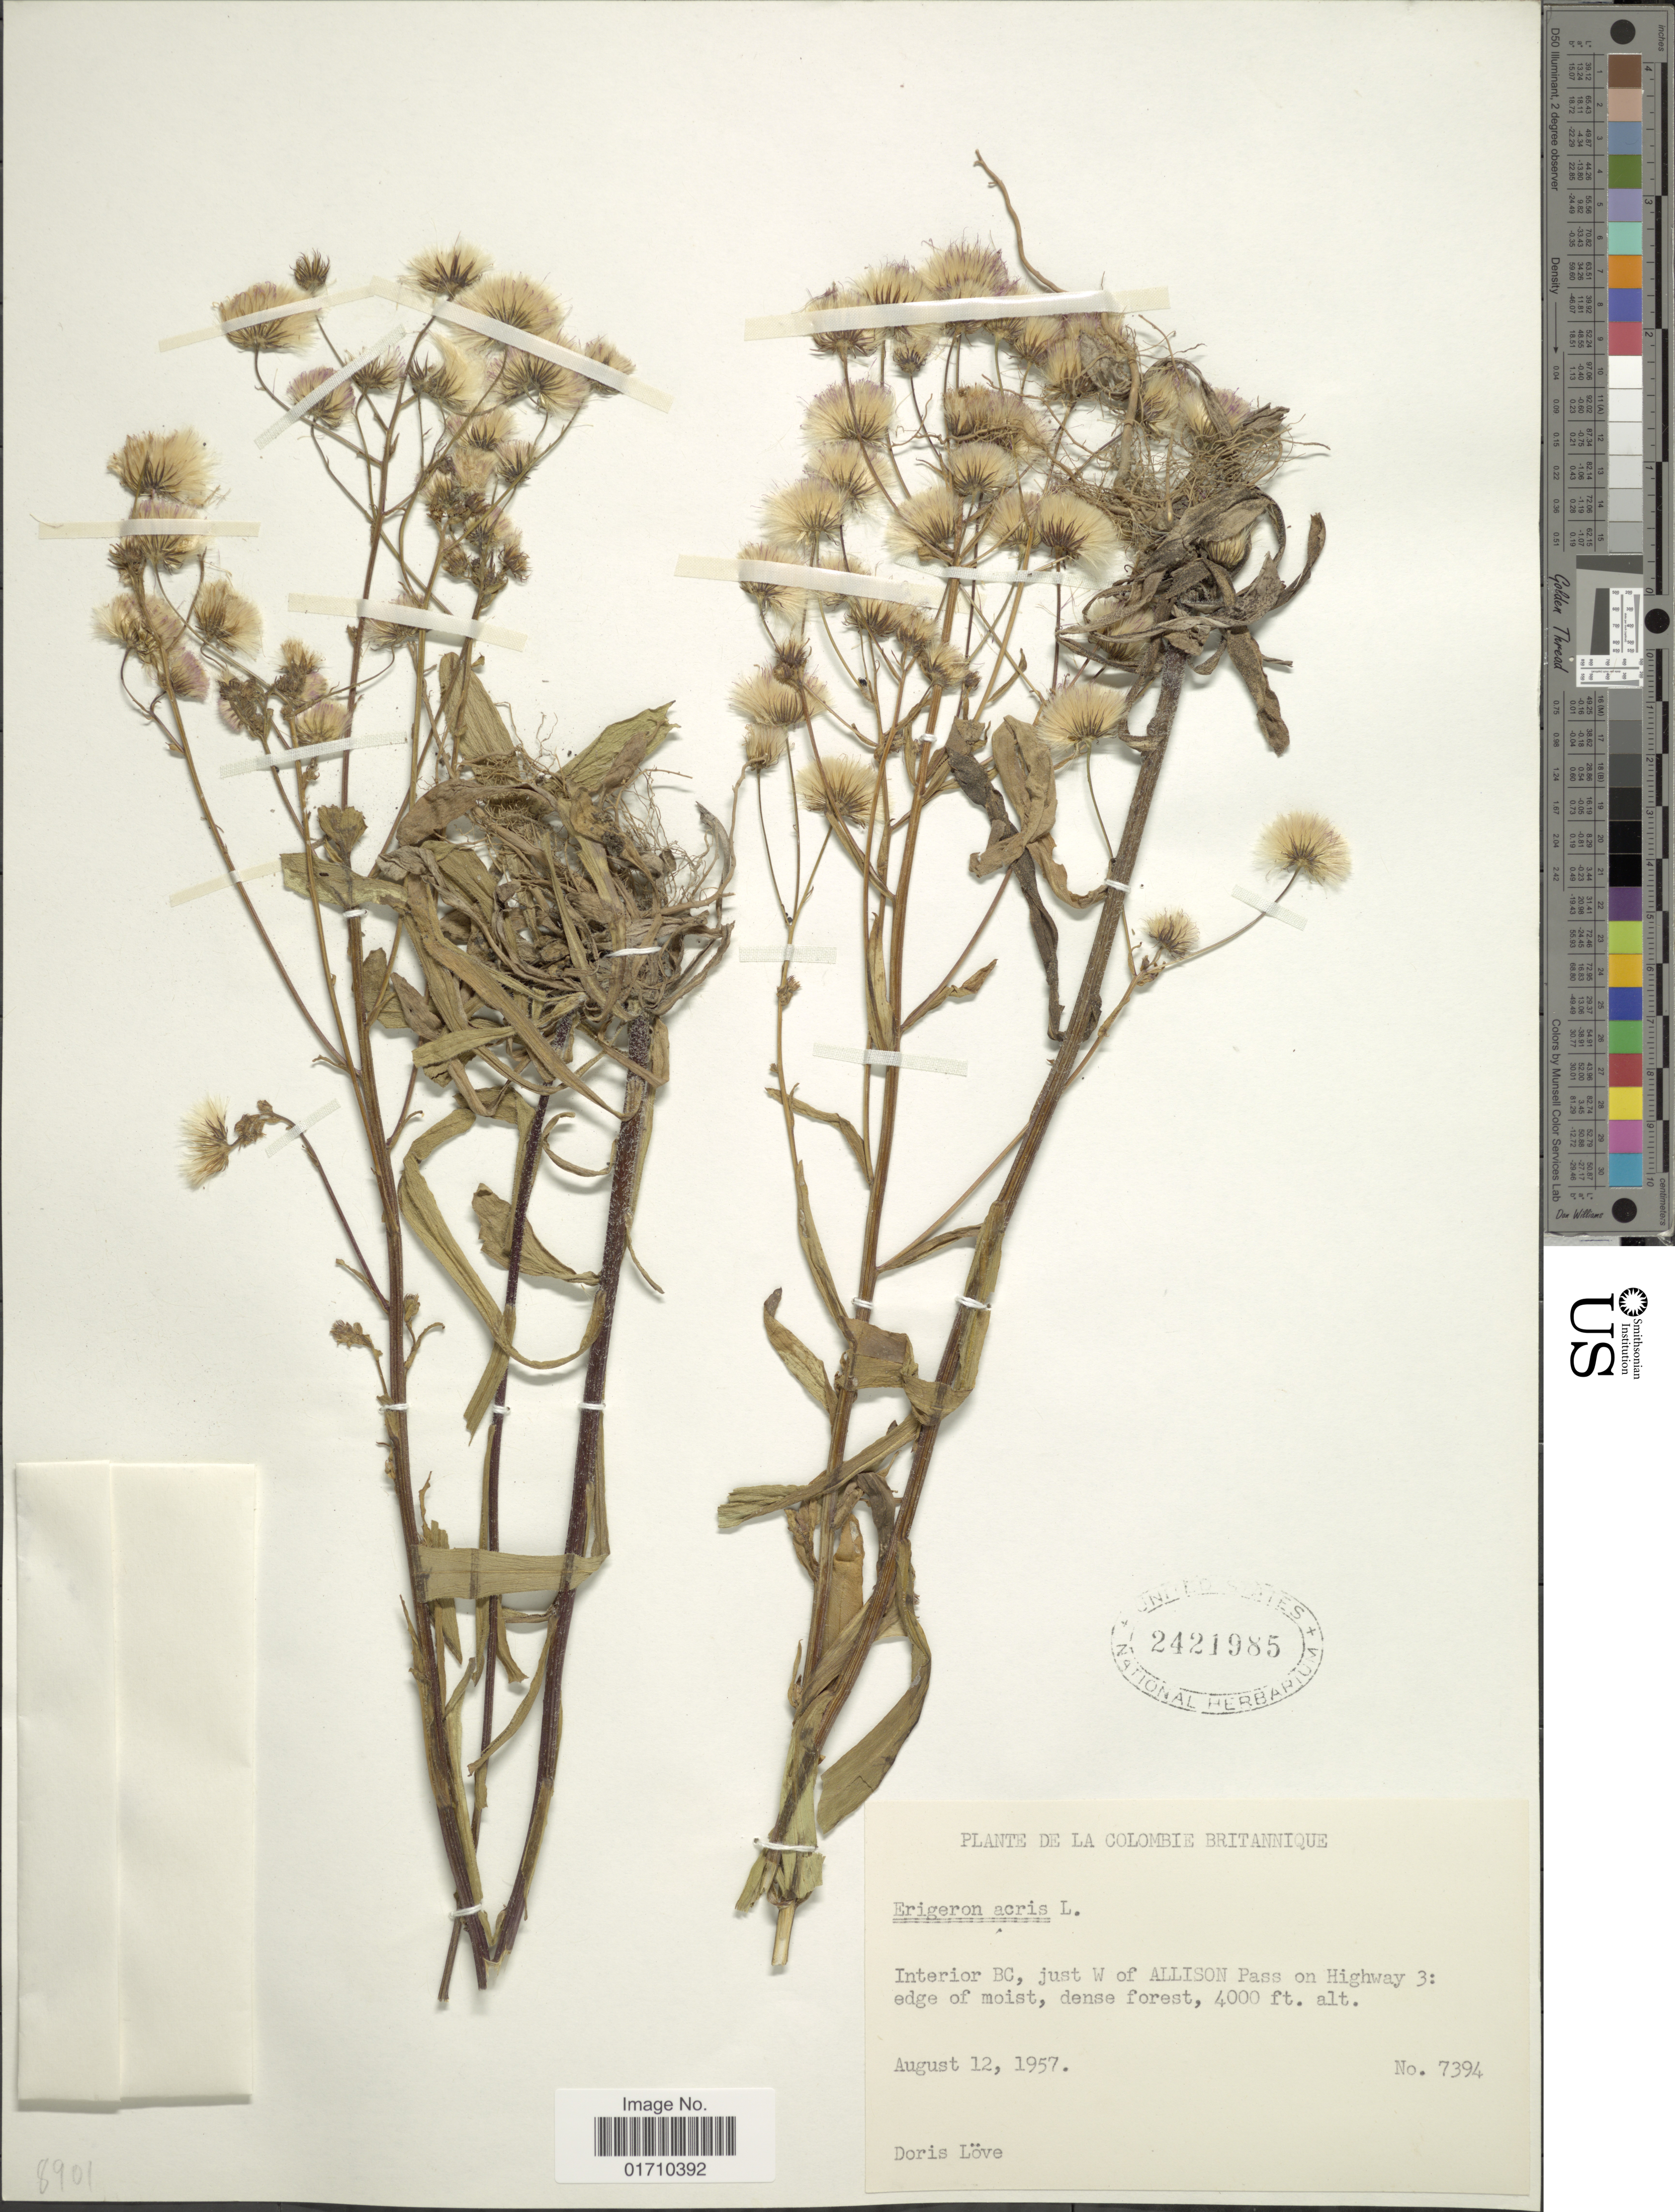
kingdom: Plantae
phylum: Tracheophyta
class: Magnoliopsida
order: Asterales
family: Asteraceae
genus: Erigeron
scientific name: Erigeron acris var. asteroides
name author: (Andrz.) DC.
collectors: D. Löve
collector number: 7394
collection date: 1957-08-12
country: Canada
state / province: British Columbia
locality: Del la Colombie Britannique, Interior BC, just W of Allison Pass on Highway 3: edge of moist, dense forest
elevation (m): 1219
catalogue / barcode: US 2421985